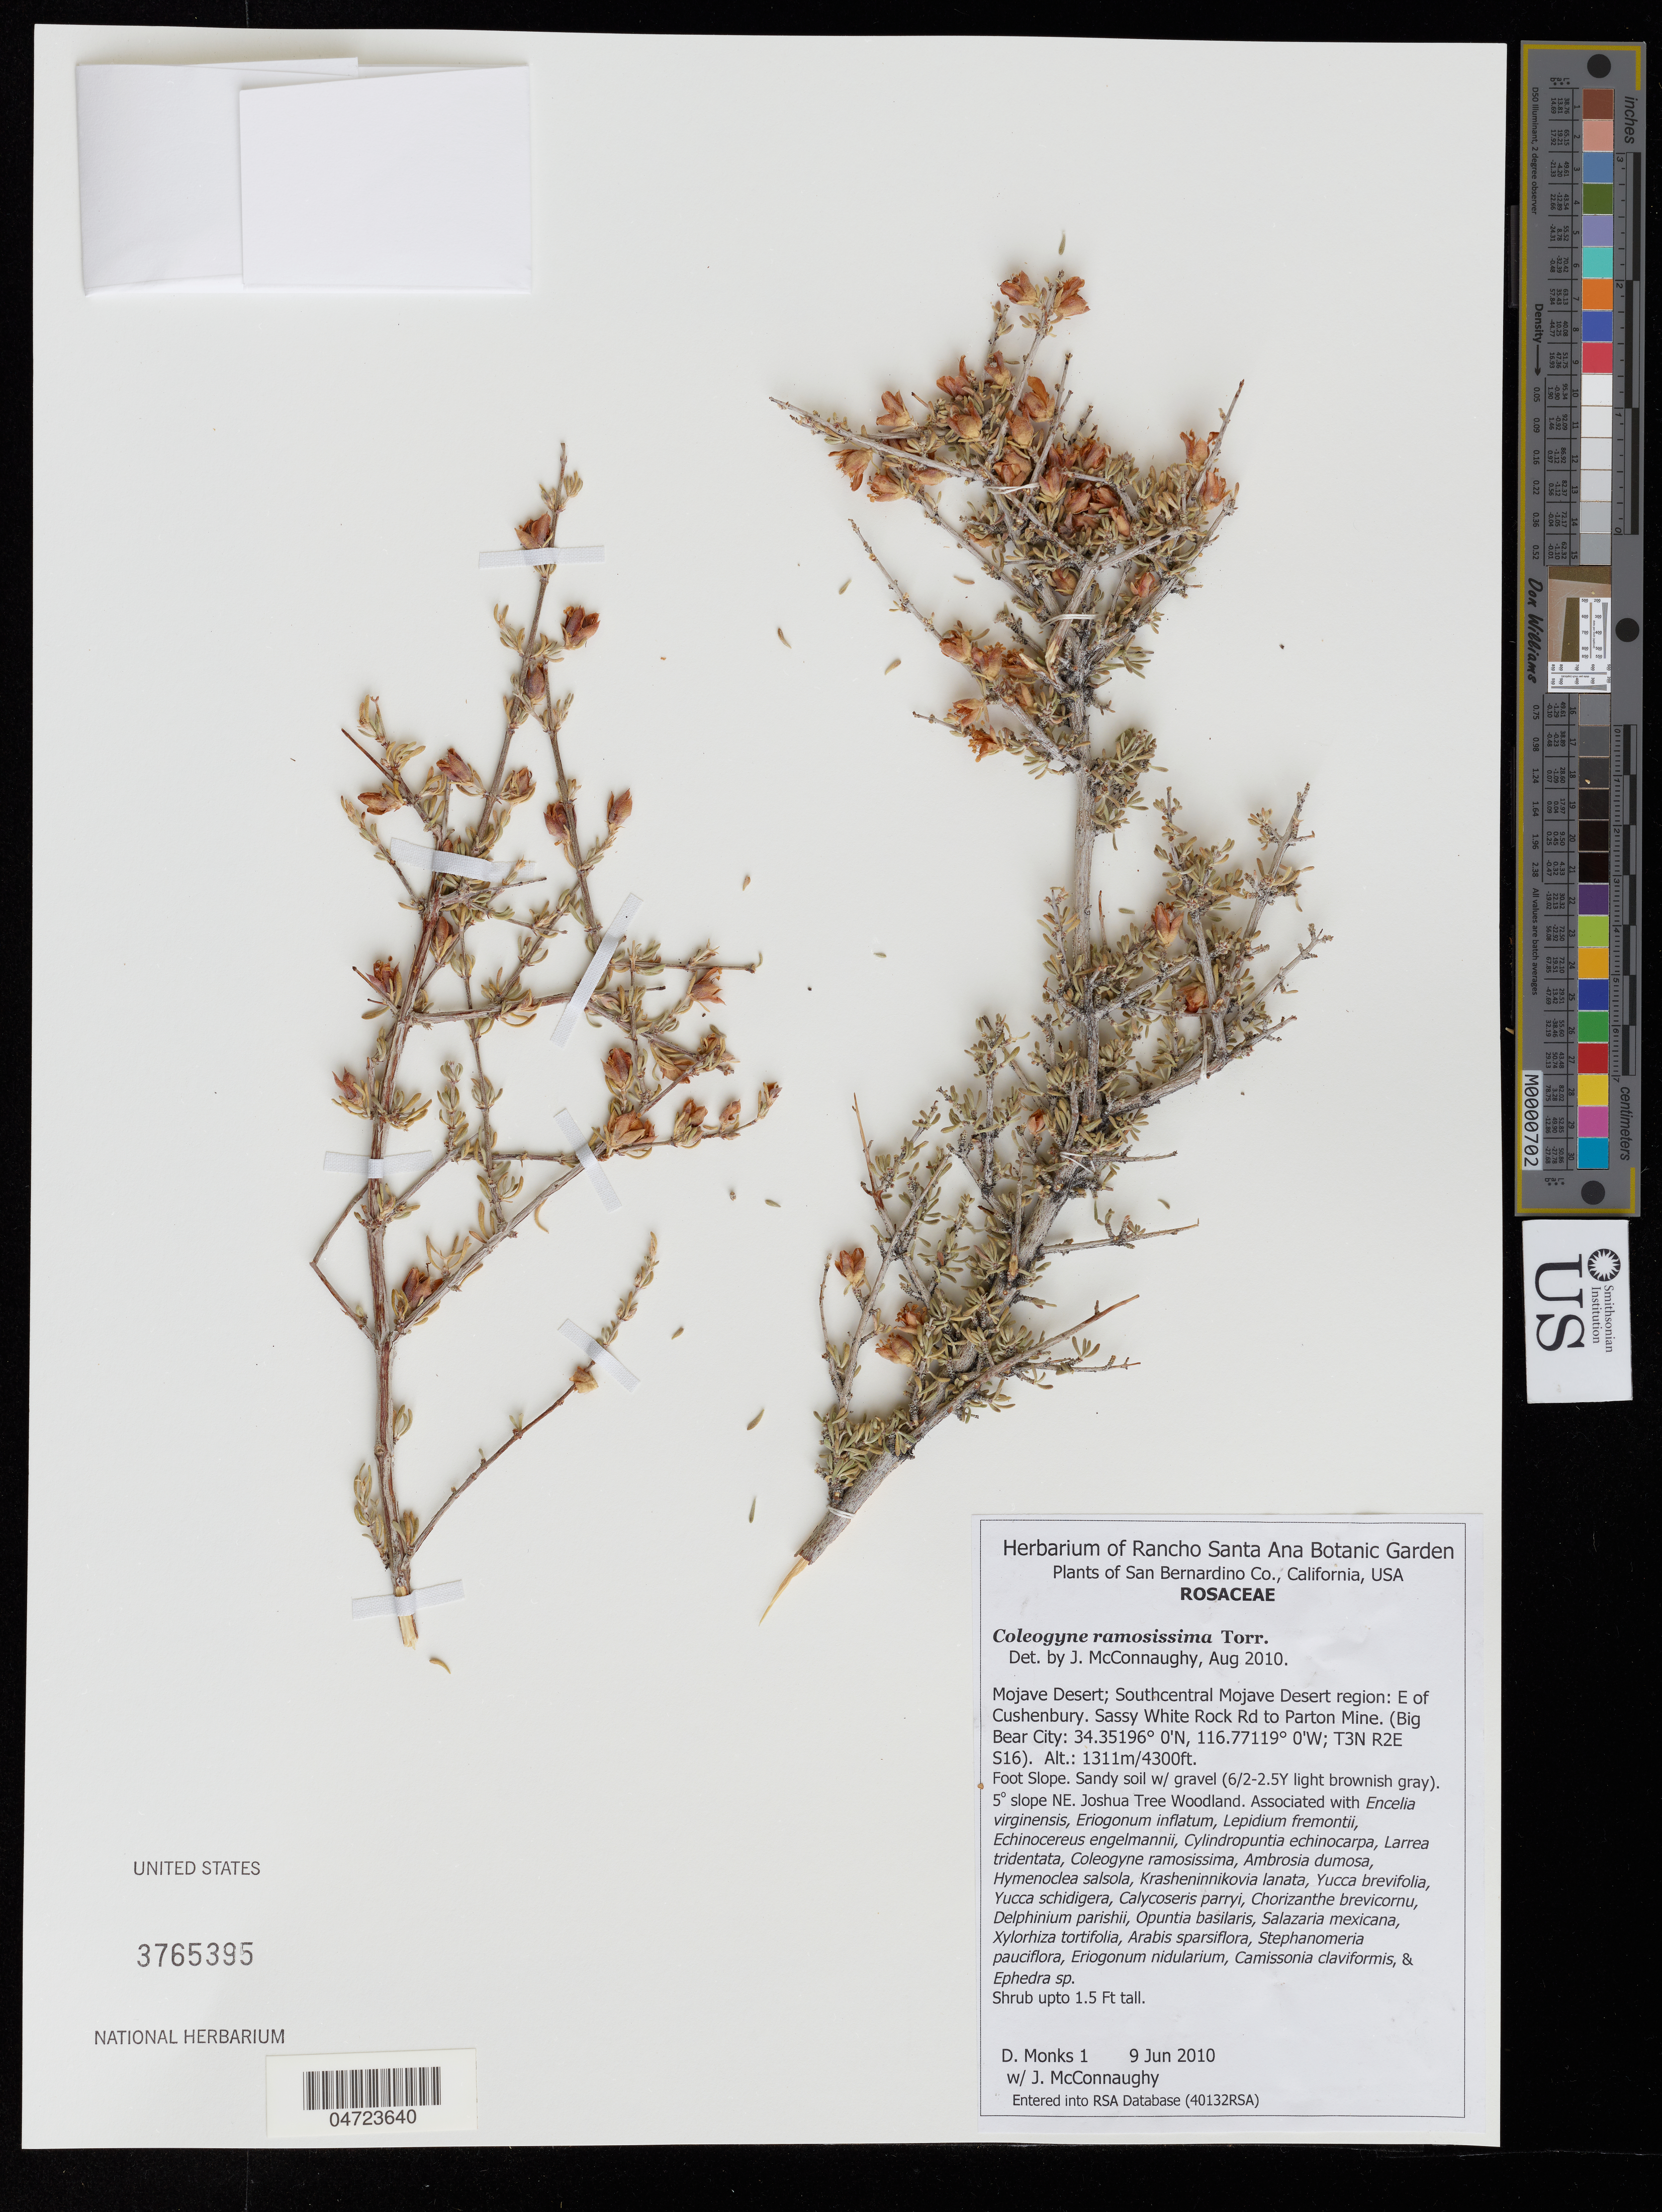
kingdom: Plantae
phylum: Tracheophyta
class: Magnoliopsida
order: Rosales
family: Rosaceae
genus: Coleogyne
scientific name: Coleogyne ramosissima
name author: Torr.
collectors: D. Monks & J. McConnaughy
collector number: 1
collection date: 2010-06-09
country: United States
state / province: California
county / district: San Bernardino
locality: San Bernardino Co. Mojave Desert; Southcentral Mojave Desert region: E of Cushenbury. Sassy White Rock Rd to Parton Mine. (Big Bear City: T3N R2E S16).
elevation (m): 1311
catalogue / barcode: US 3765395